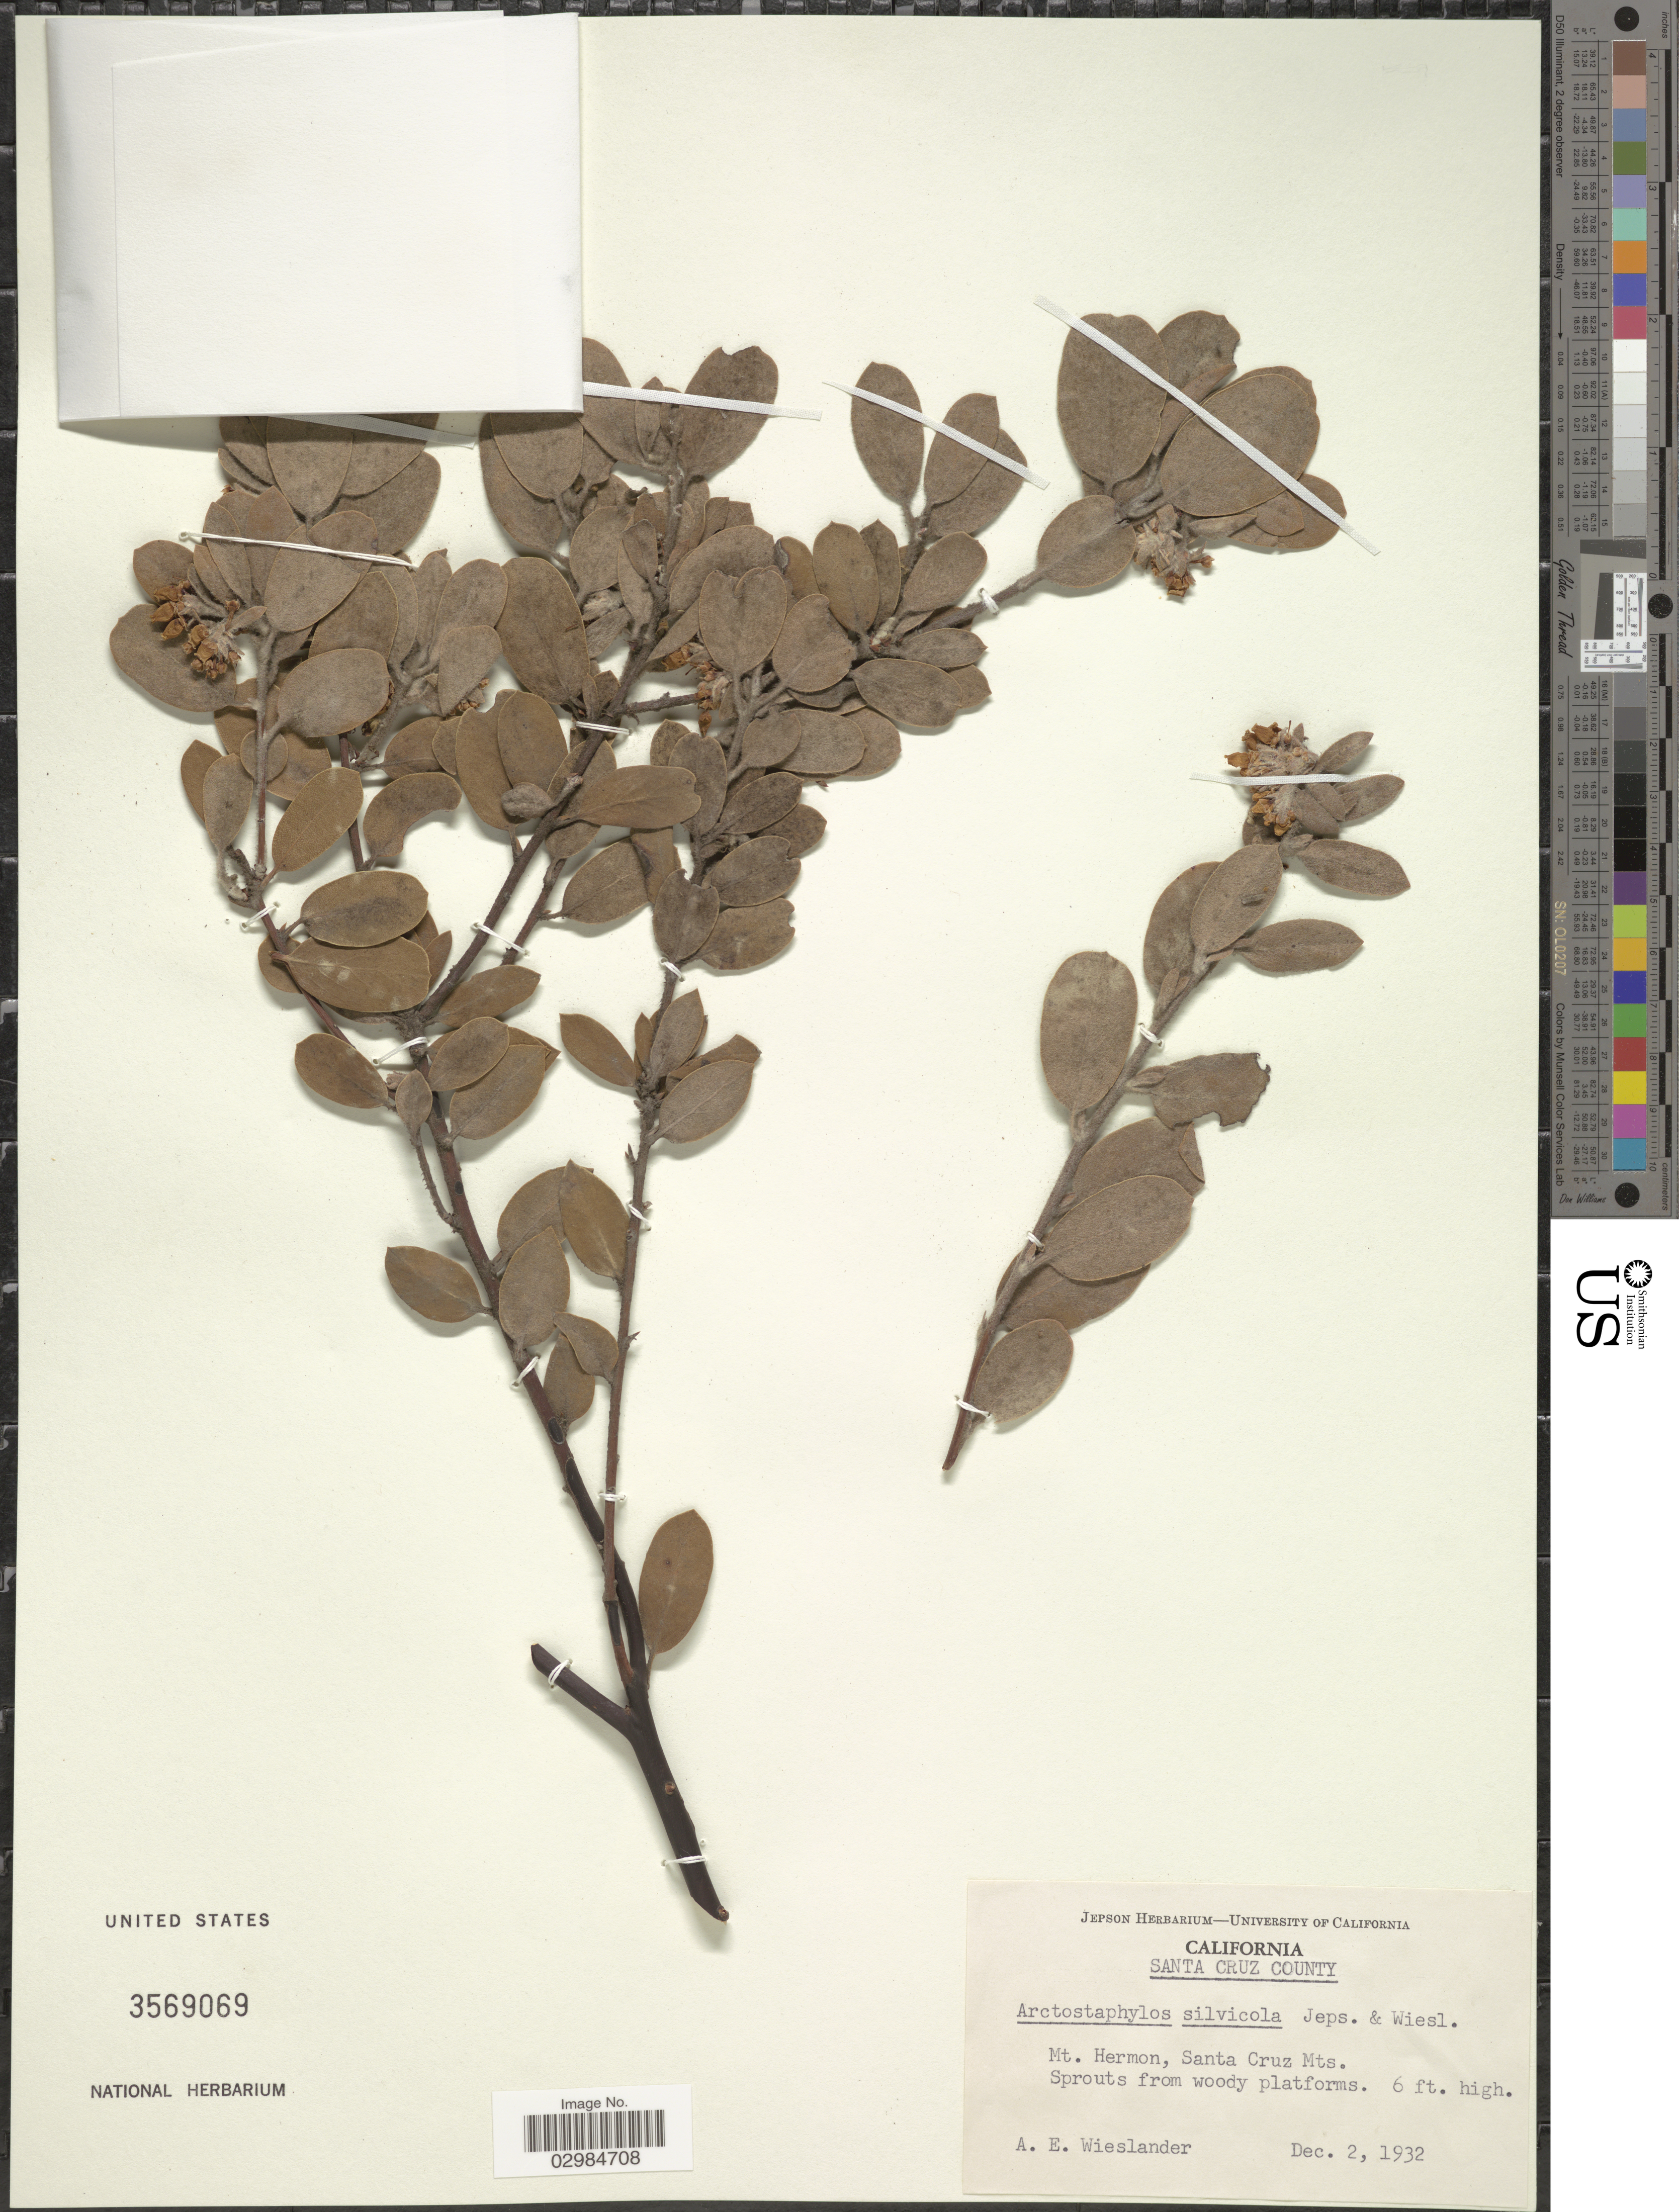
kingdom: Plantae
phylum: Tracheophyta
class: Magnoliopsida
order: Ericales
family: Ericaceae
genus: Arctostaphylos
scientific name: Arctostaphylos silvicola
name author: Jeps. & Wiesl.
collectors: A. E. Wieslander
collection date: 1932-12-02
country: United States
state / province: California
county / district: Santa Cruz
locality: Santa Cruz County. Mt. Hermon, Santa Cruz Mts.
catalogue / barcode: US 3569069